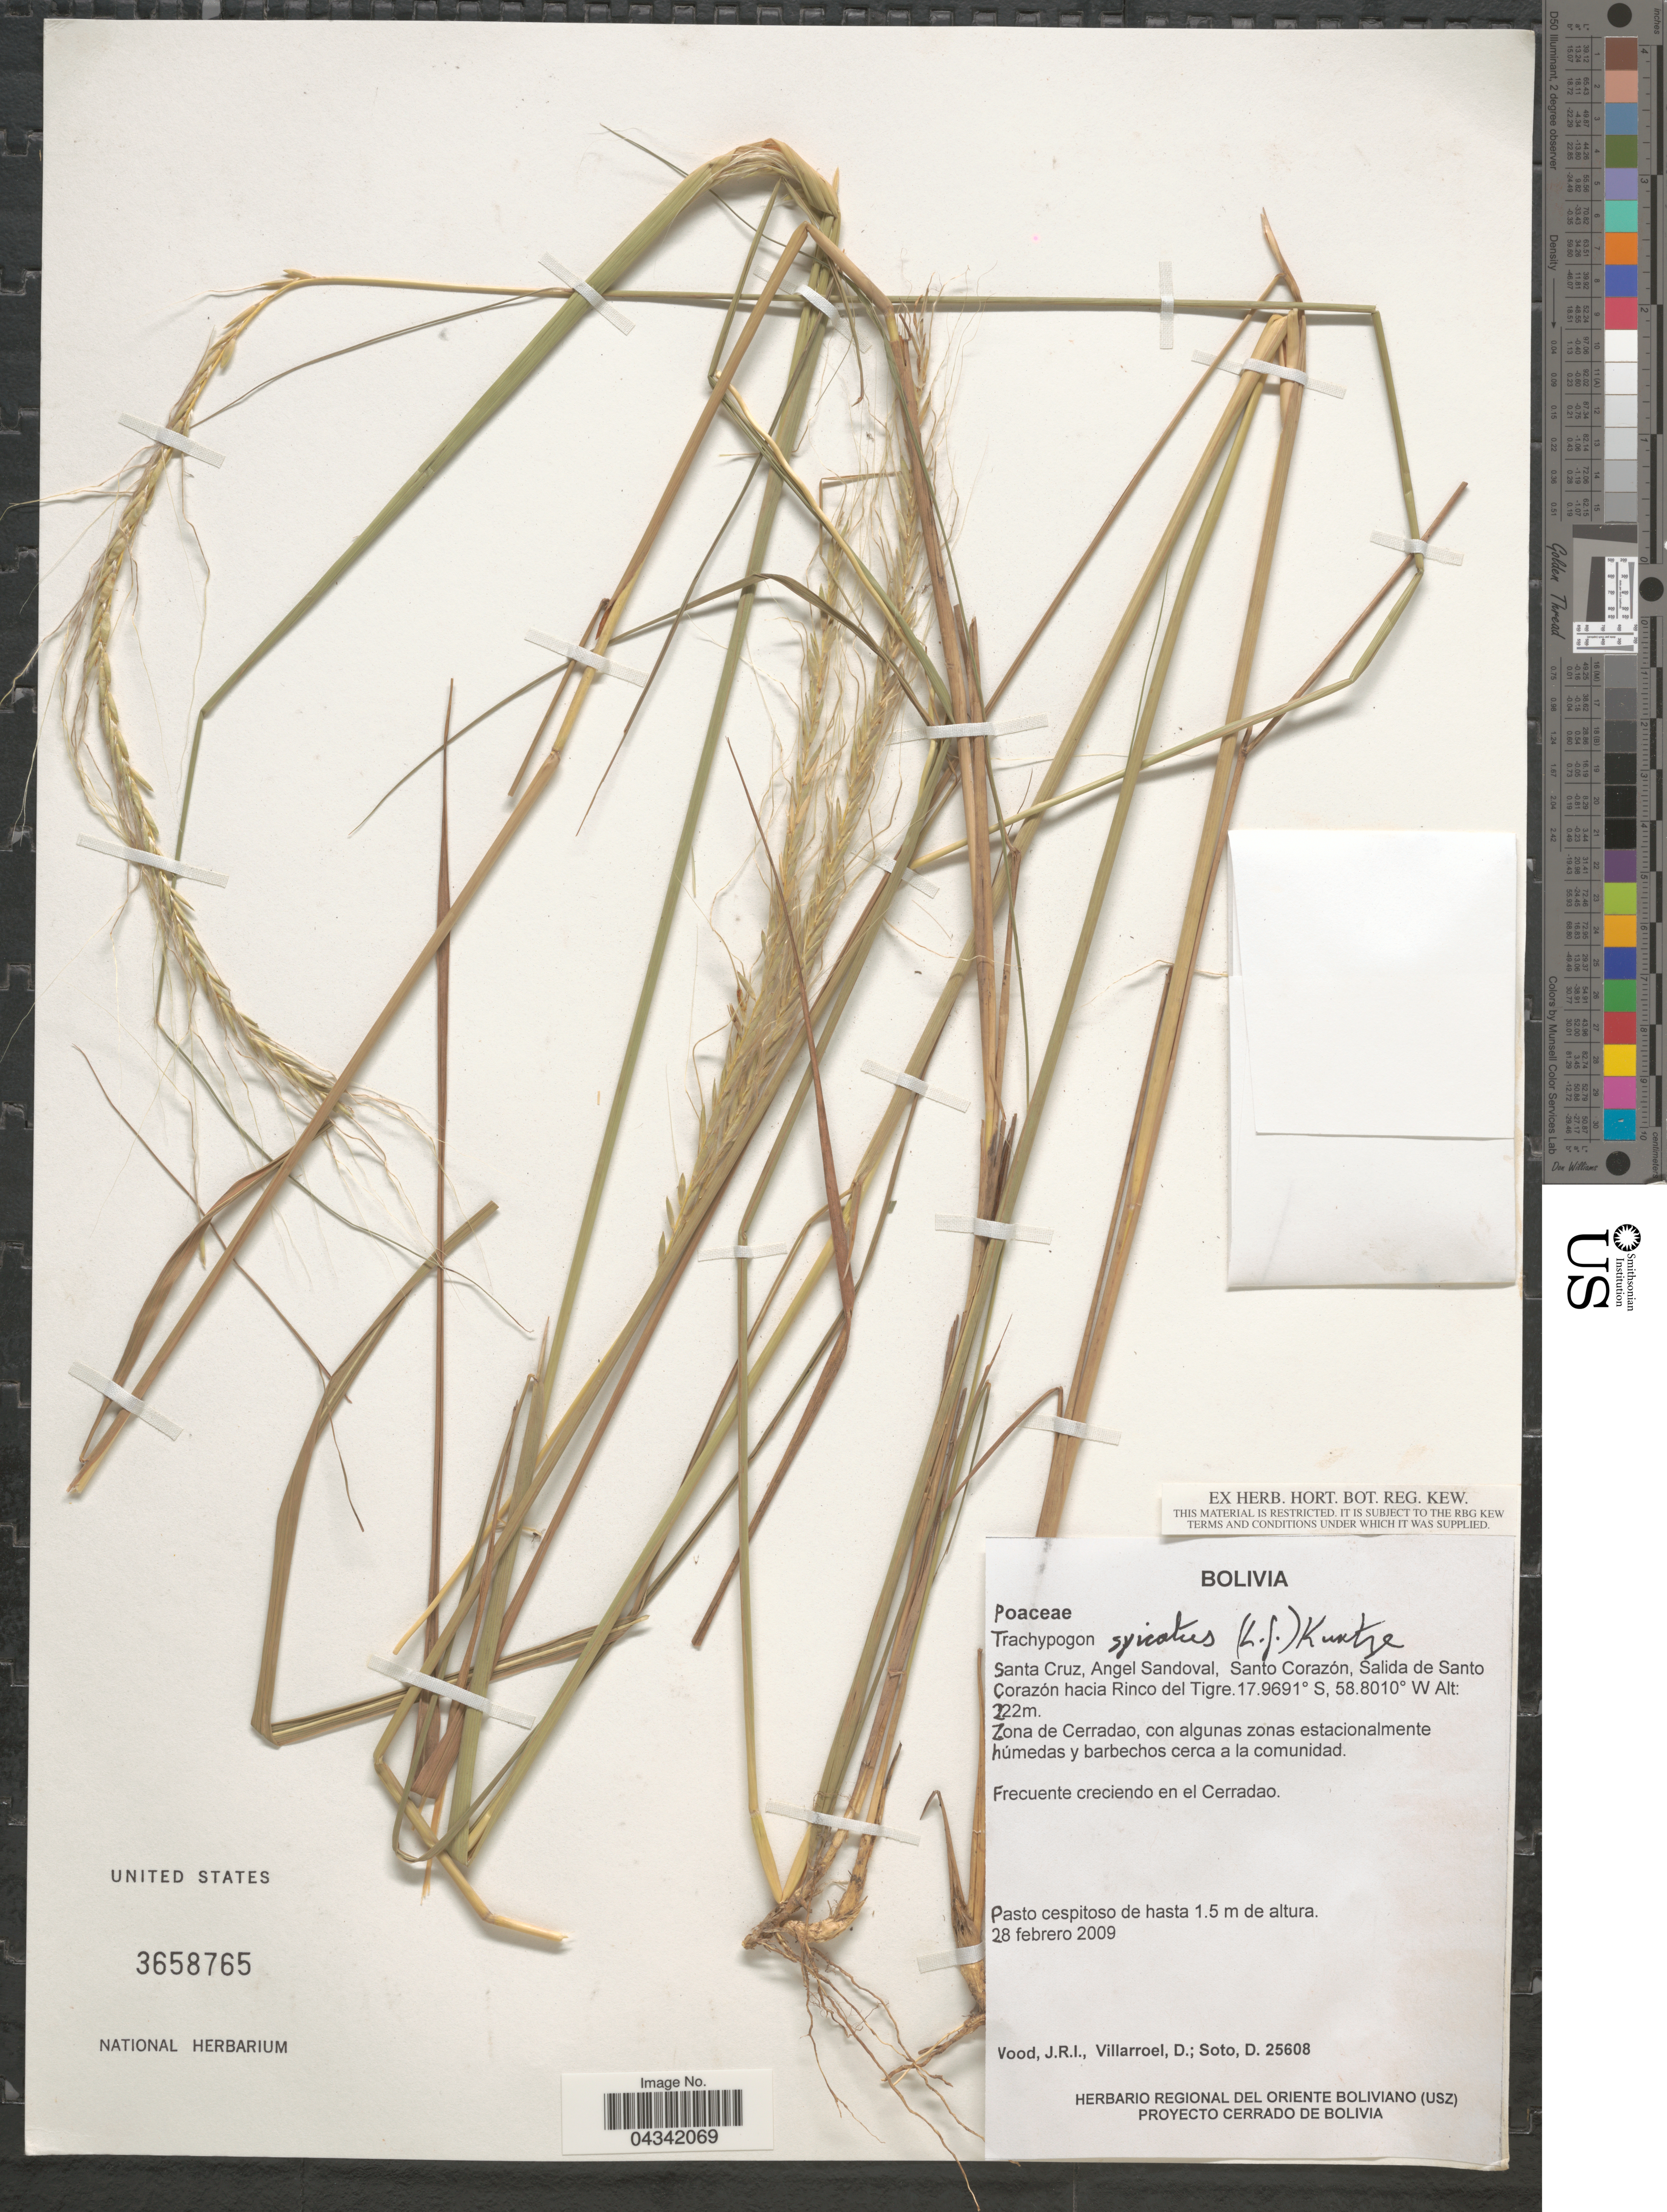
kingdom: Plantae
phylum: Tracheophyta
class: Liliopsida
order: Poales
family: Poaceae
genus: Trachypogon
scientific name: Trachypogon spicatus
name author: (L. f.) Kuntze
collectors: J. R. I. Wood, D. Villarroel & D. Soto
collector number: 25608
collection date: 2009-02-28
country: Bolivia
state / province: Santa Cruz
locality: Angel Sandoval, Santo Corazón, Salida de Santo Corazón hacia Rinco del Tigre.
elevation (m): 222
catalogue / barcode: US 3658765